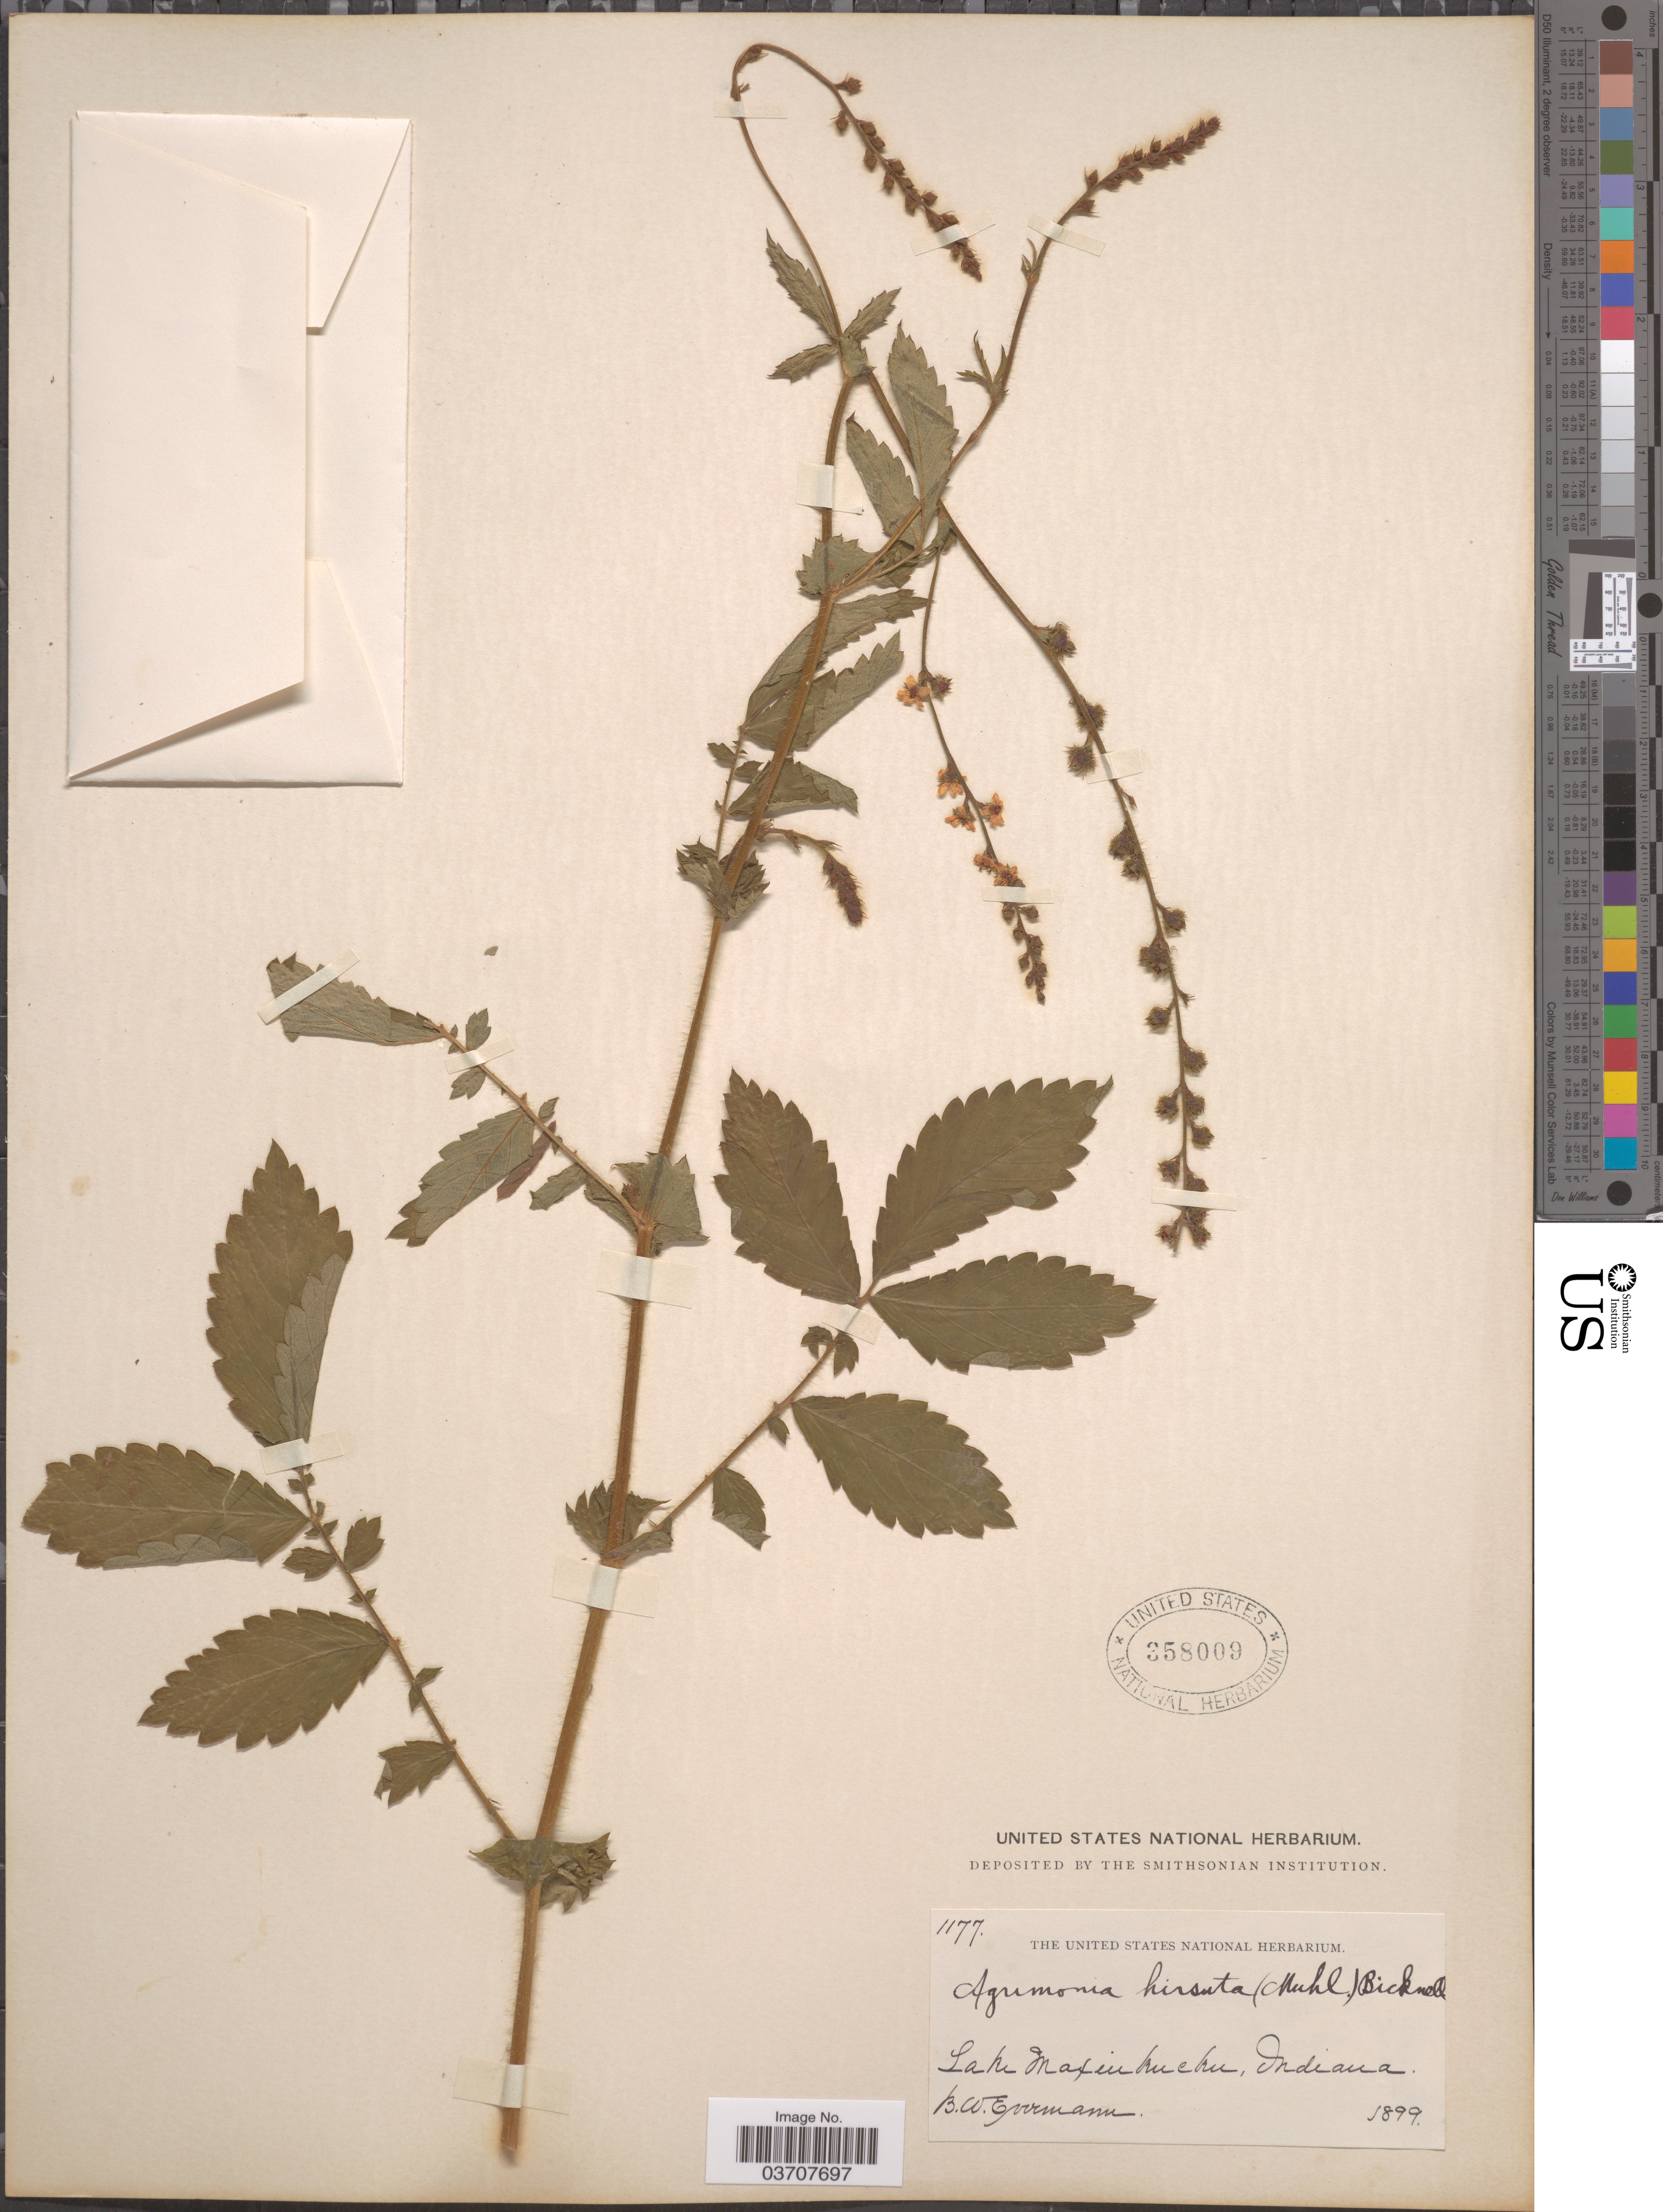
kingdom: Plantae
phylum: Tracheophyta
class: Magnoliopsida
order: Rosales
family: Rosaceae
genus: Agrimonia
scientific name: Agrimonia gryposepala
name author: Wallr.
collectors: B. W. Evermann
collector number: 1177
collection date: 1899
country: United States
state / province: Indiana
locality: Lake Maxinkuckee.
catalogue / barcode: US 358009